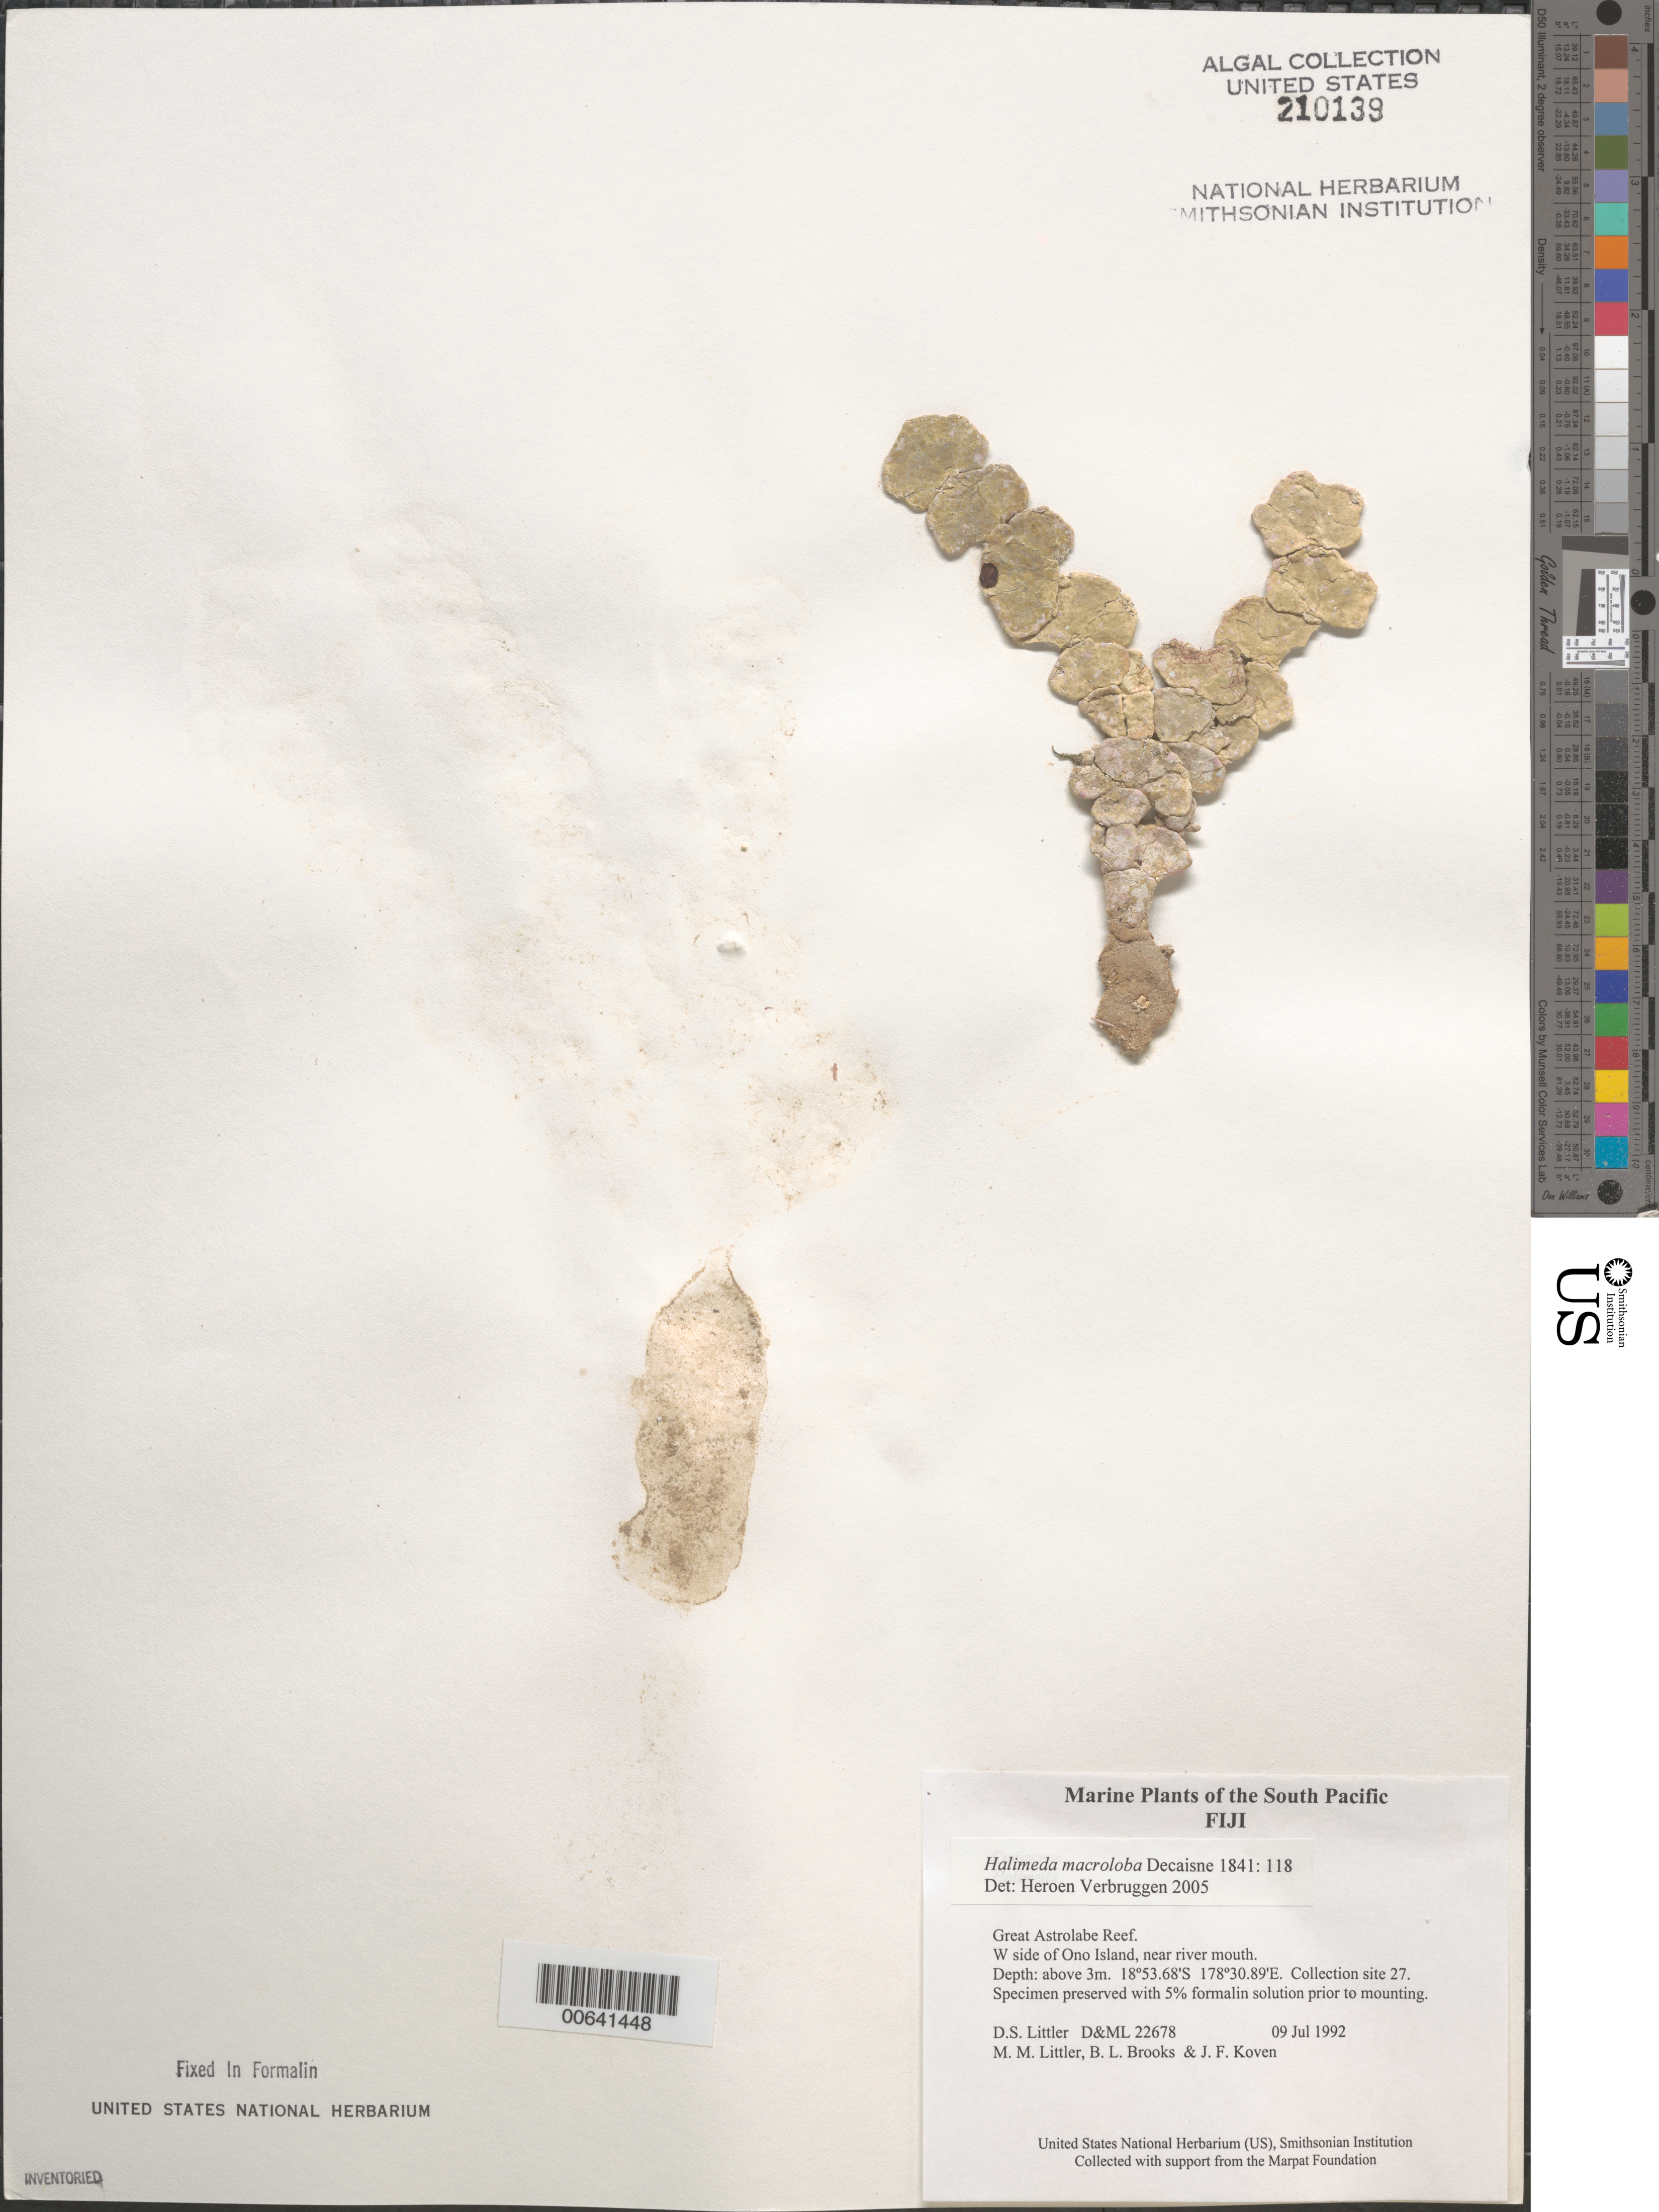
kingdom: Plantae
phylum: Chlorophyta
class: Ulvophyceae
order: Bryopsidales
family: Halimedaceae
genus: Halimeda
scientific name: Halimeda macroloba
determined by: Verbruggen, H.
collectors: D. S. Littler, M. M. Littler, B. Brooks & J. Koven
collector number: D&ML 22678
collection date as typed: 09 Jul 1992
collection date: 1992-07-09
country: Fiji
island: Ono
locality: Great Astrolabe Reef, west side of island, near river mouth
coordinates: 18 53.68'S, 178 30.89'E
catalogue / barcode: US 210139